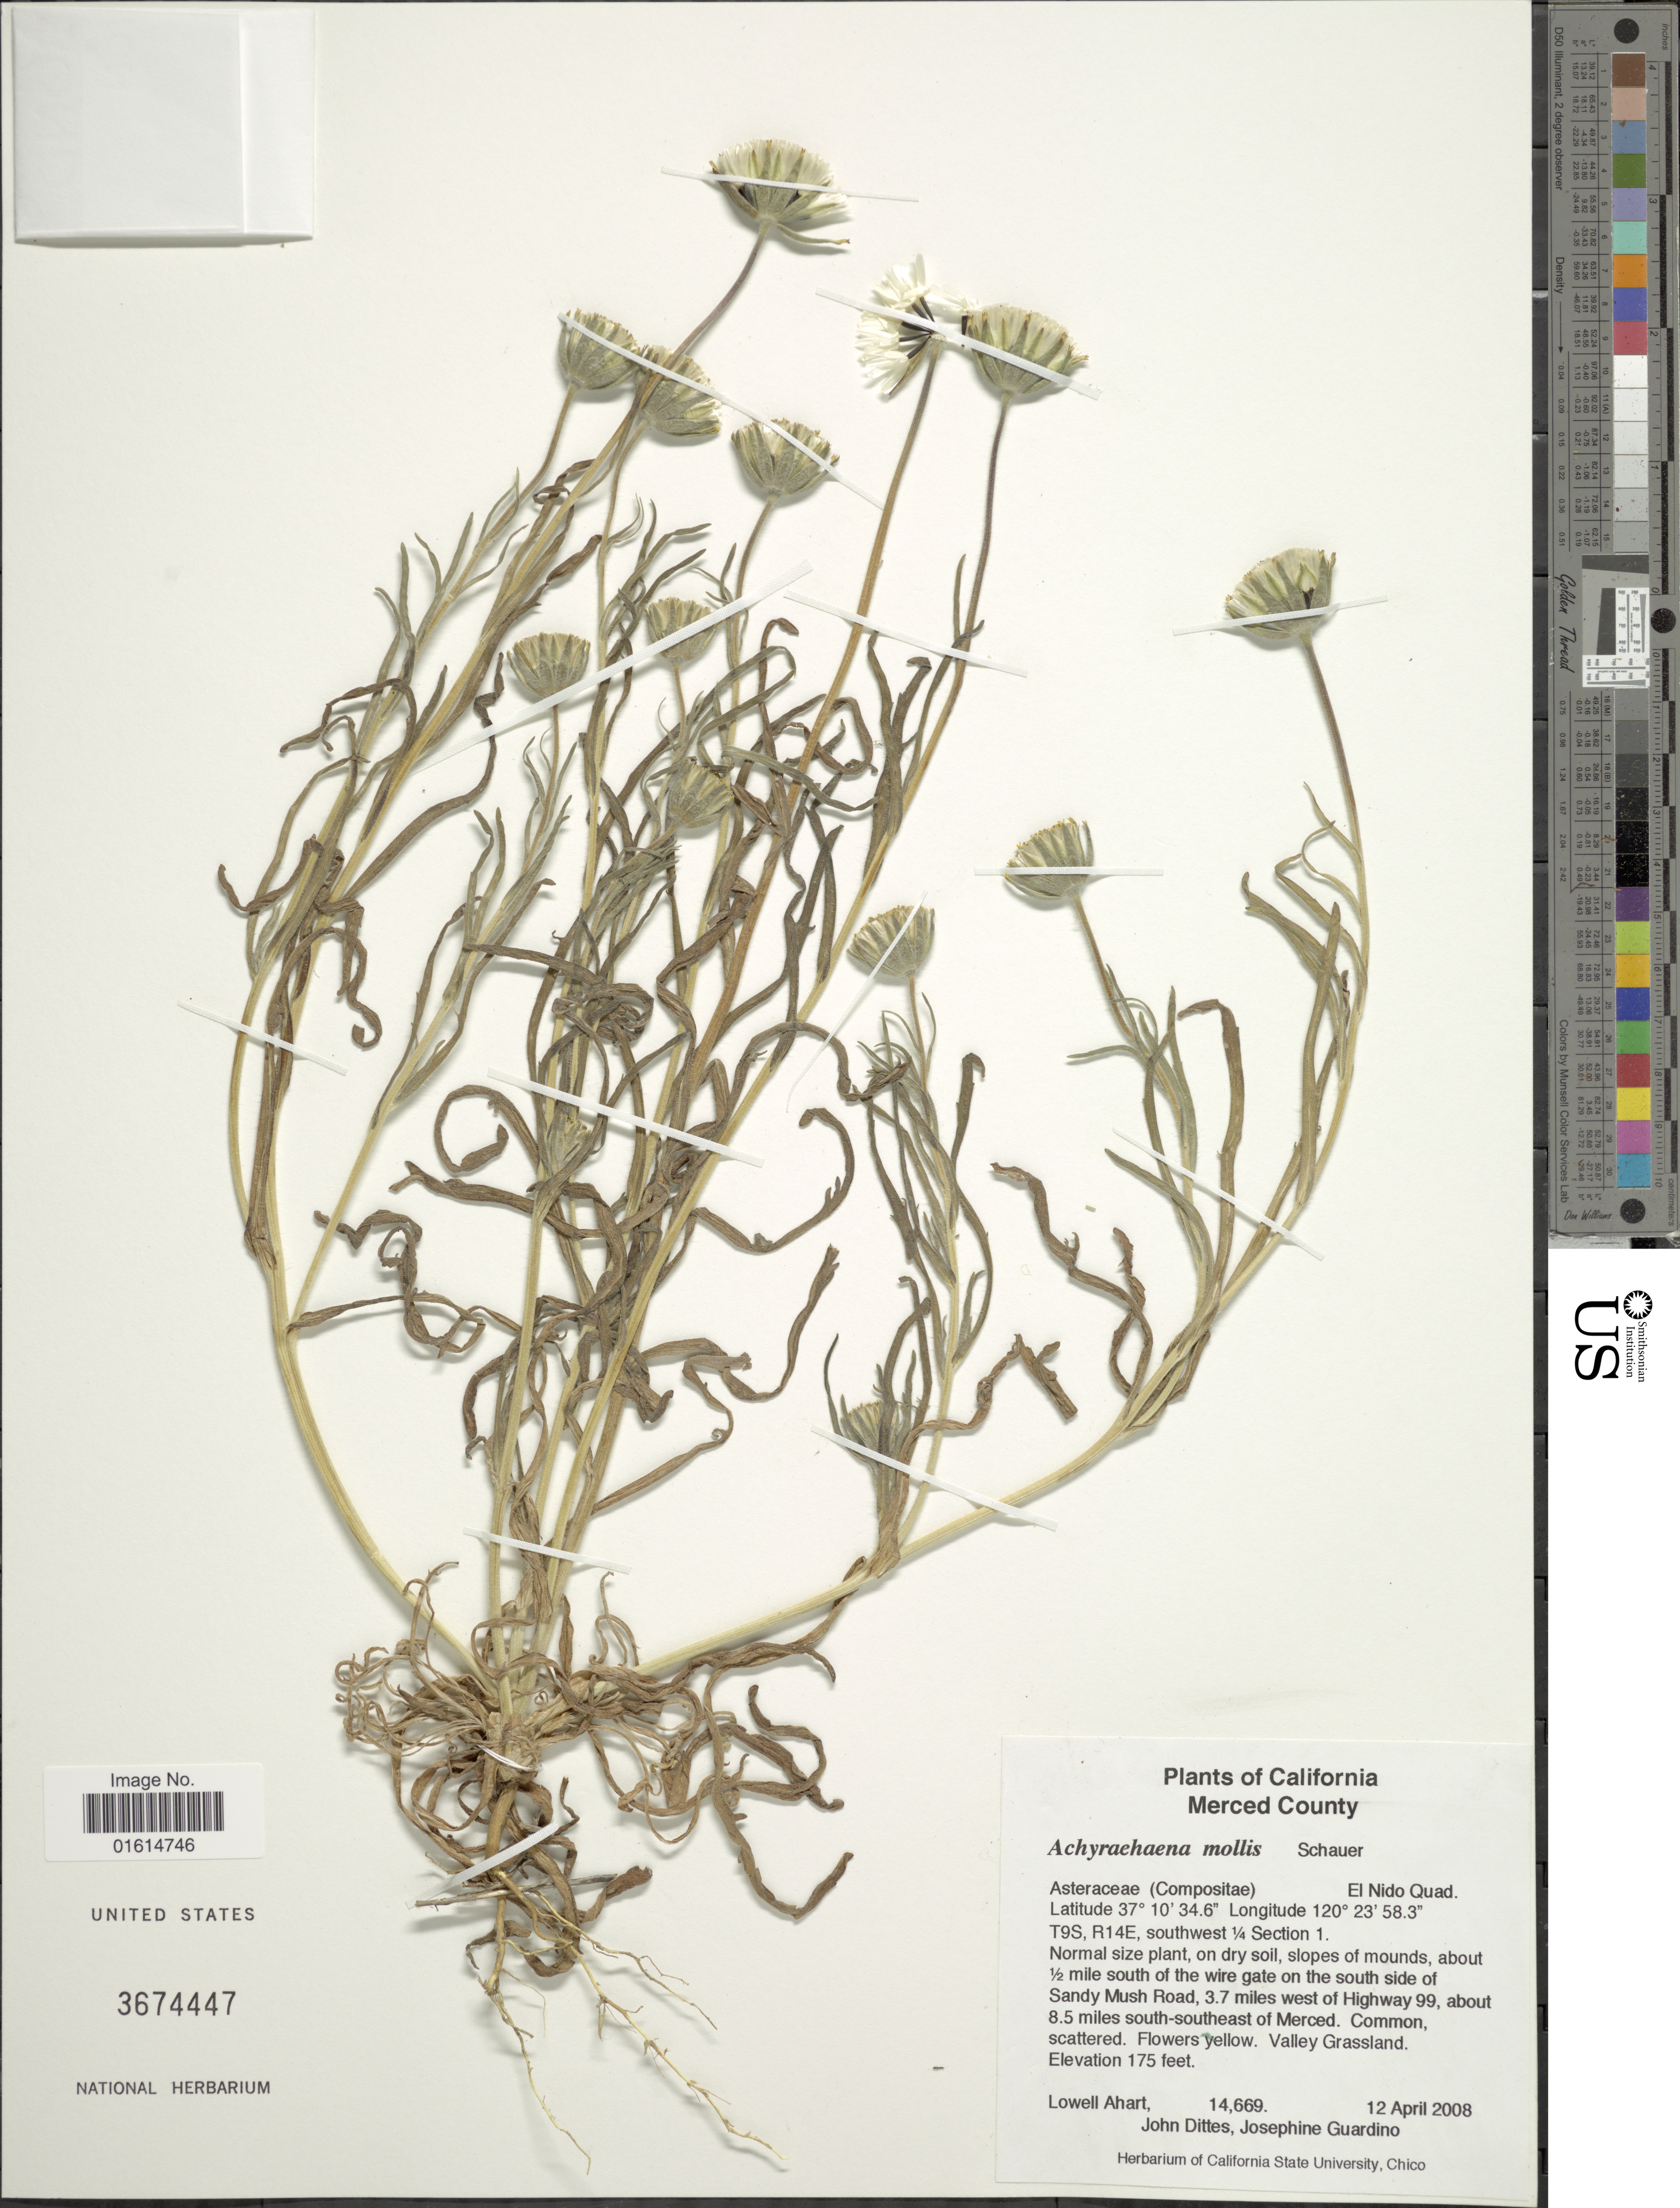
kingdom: Plantae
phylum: Tracheophyta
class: Magnoliopsida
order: Asterales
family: Asteraceae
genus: Achyrachaena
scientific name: Achyrachaena mollis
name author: Schauer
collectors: L. Ahart, J. Dittes & J. Guardino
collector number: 14669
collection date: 2008-04-12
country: United States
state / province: California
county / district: Merced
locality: Merced County, T9S, R14E, southwest 1/4 Section 1, about 1/2 mile south of the wire gate on the south side of Sandy Mush Road, 3.7 miles west of Highway 99, about 8.5 miles south-southeast of Merced, El Nido Quad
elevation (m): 53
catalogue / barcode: US 3674447